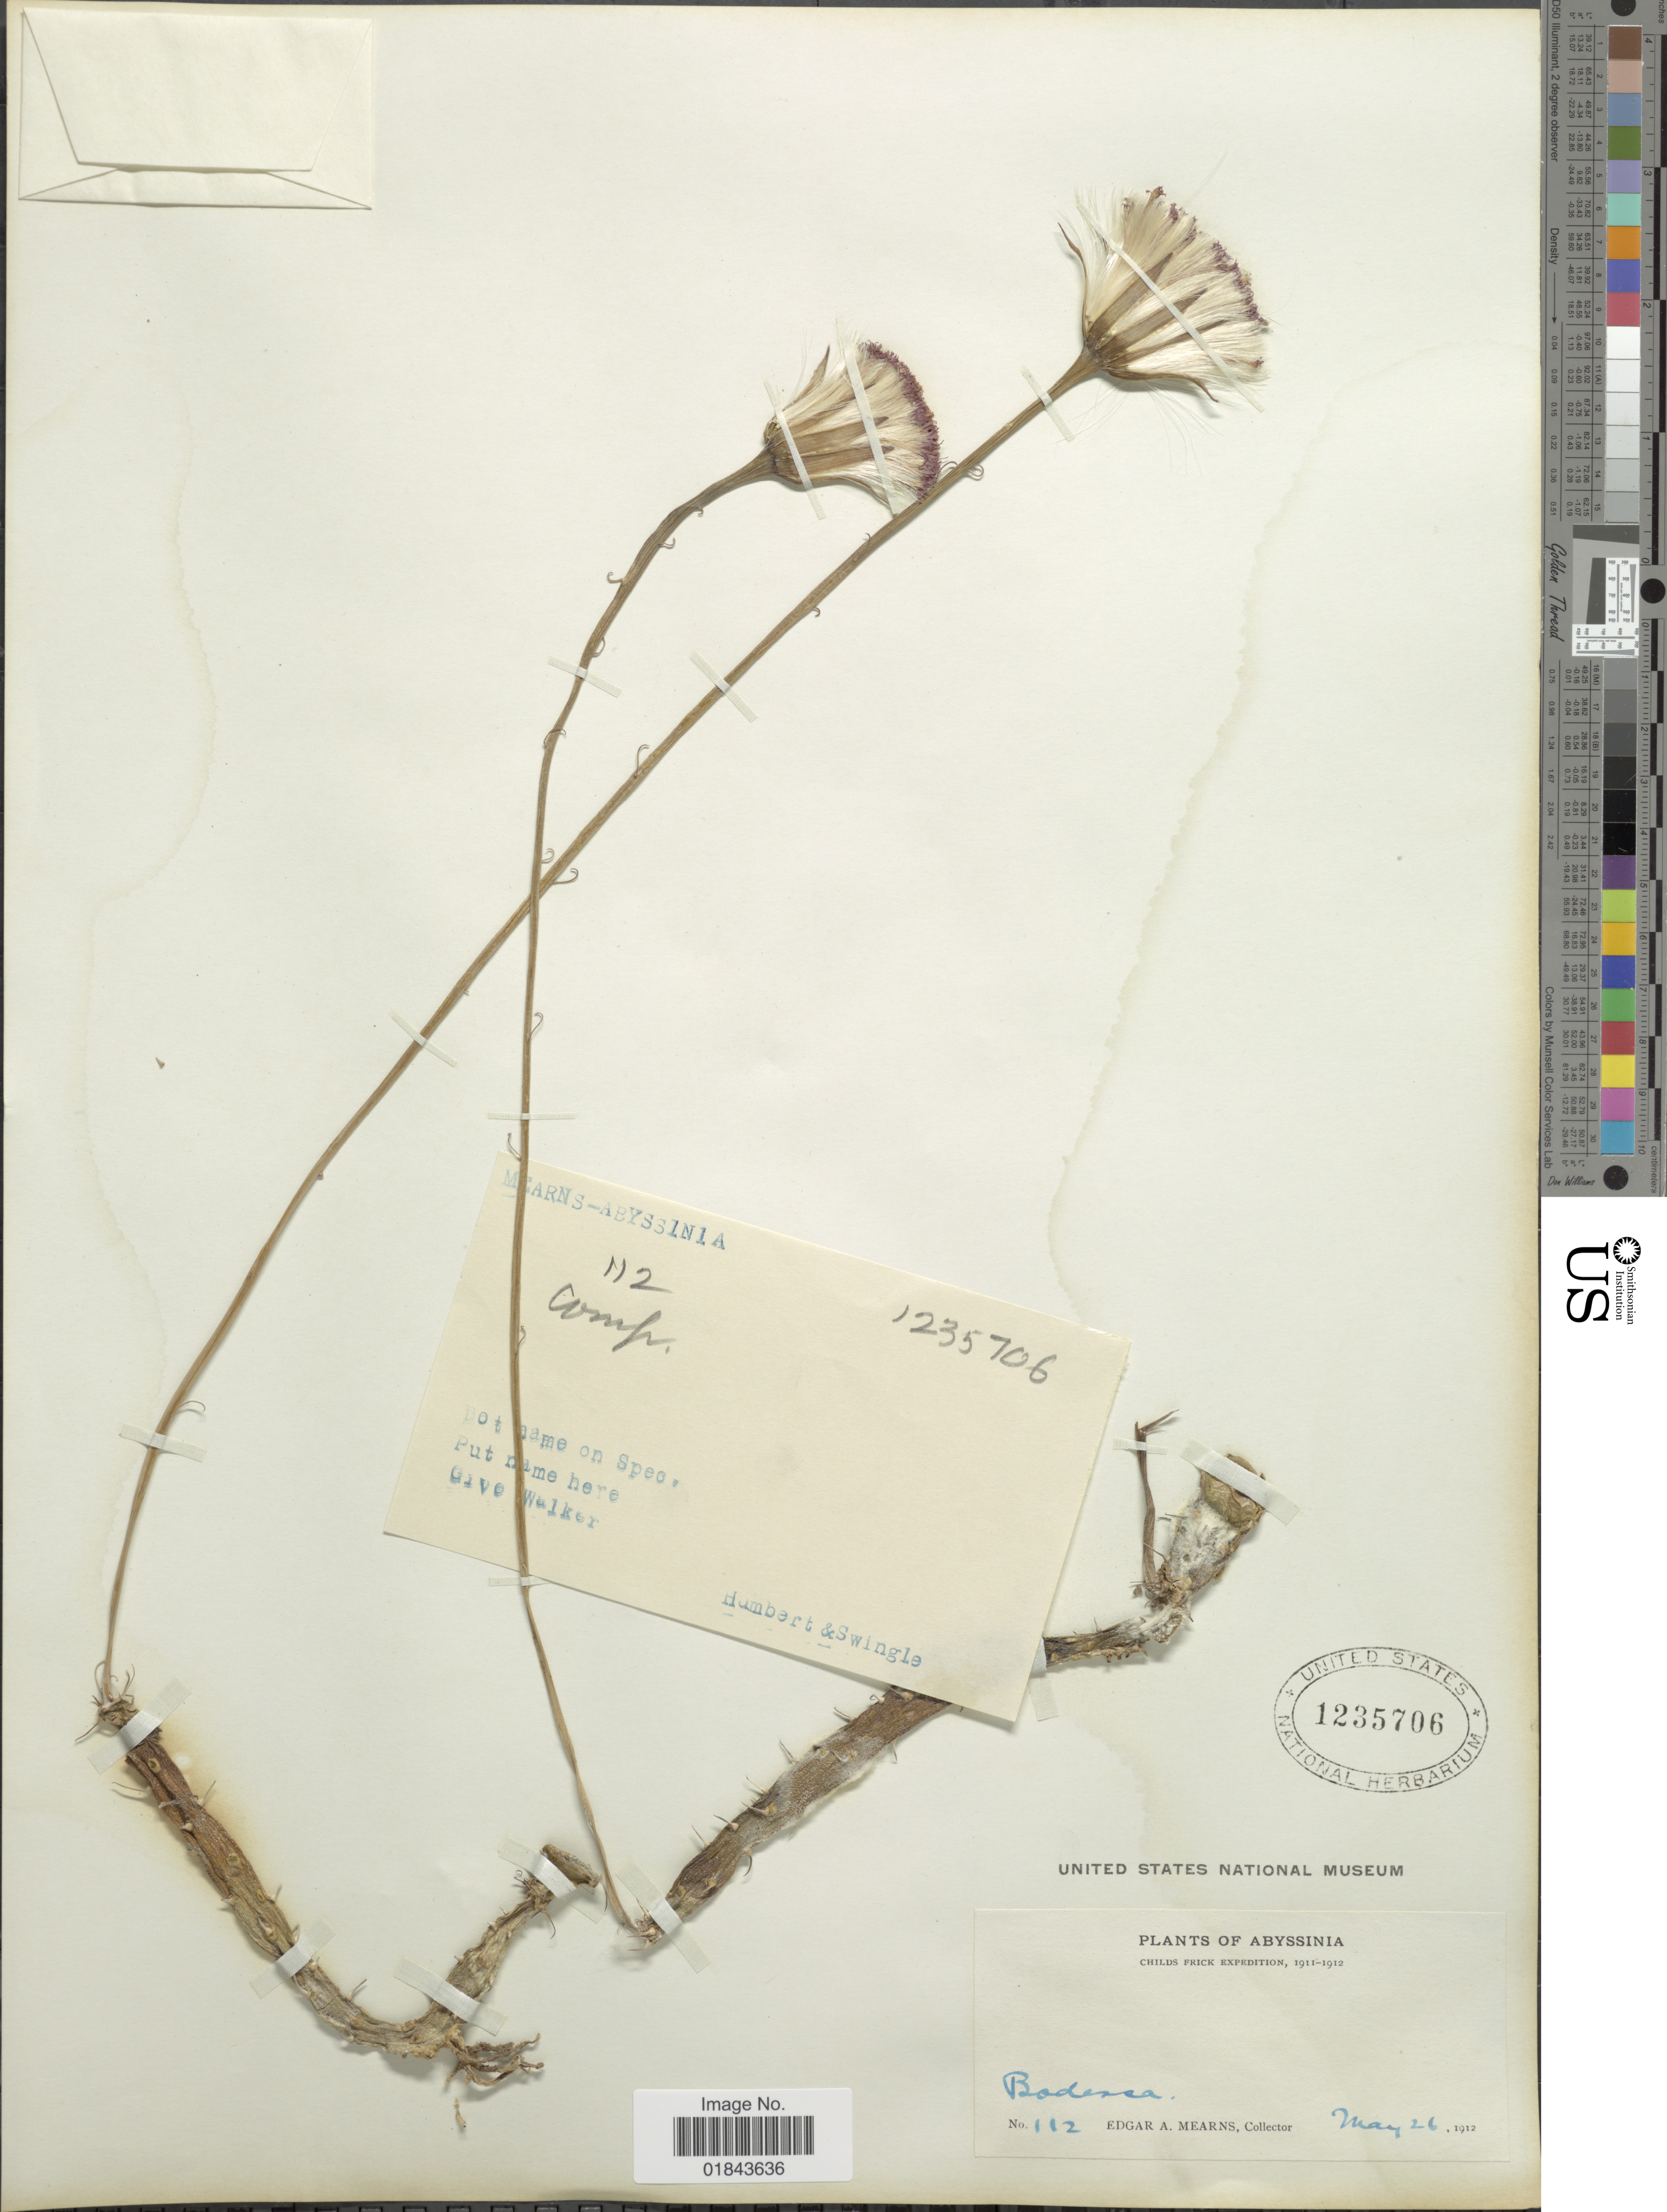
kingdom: Plantae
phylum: Tracheophyta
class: Magnoliopsida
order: Asterales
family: Asteraceae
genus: Notonia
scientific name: Notonia sp.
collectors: E. A. Mearns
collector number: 112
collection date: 1912-05-26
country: Eritrea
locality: Abyssinia, Borders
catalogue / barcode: US 1235706